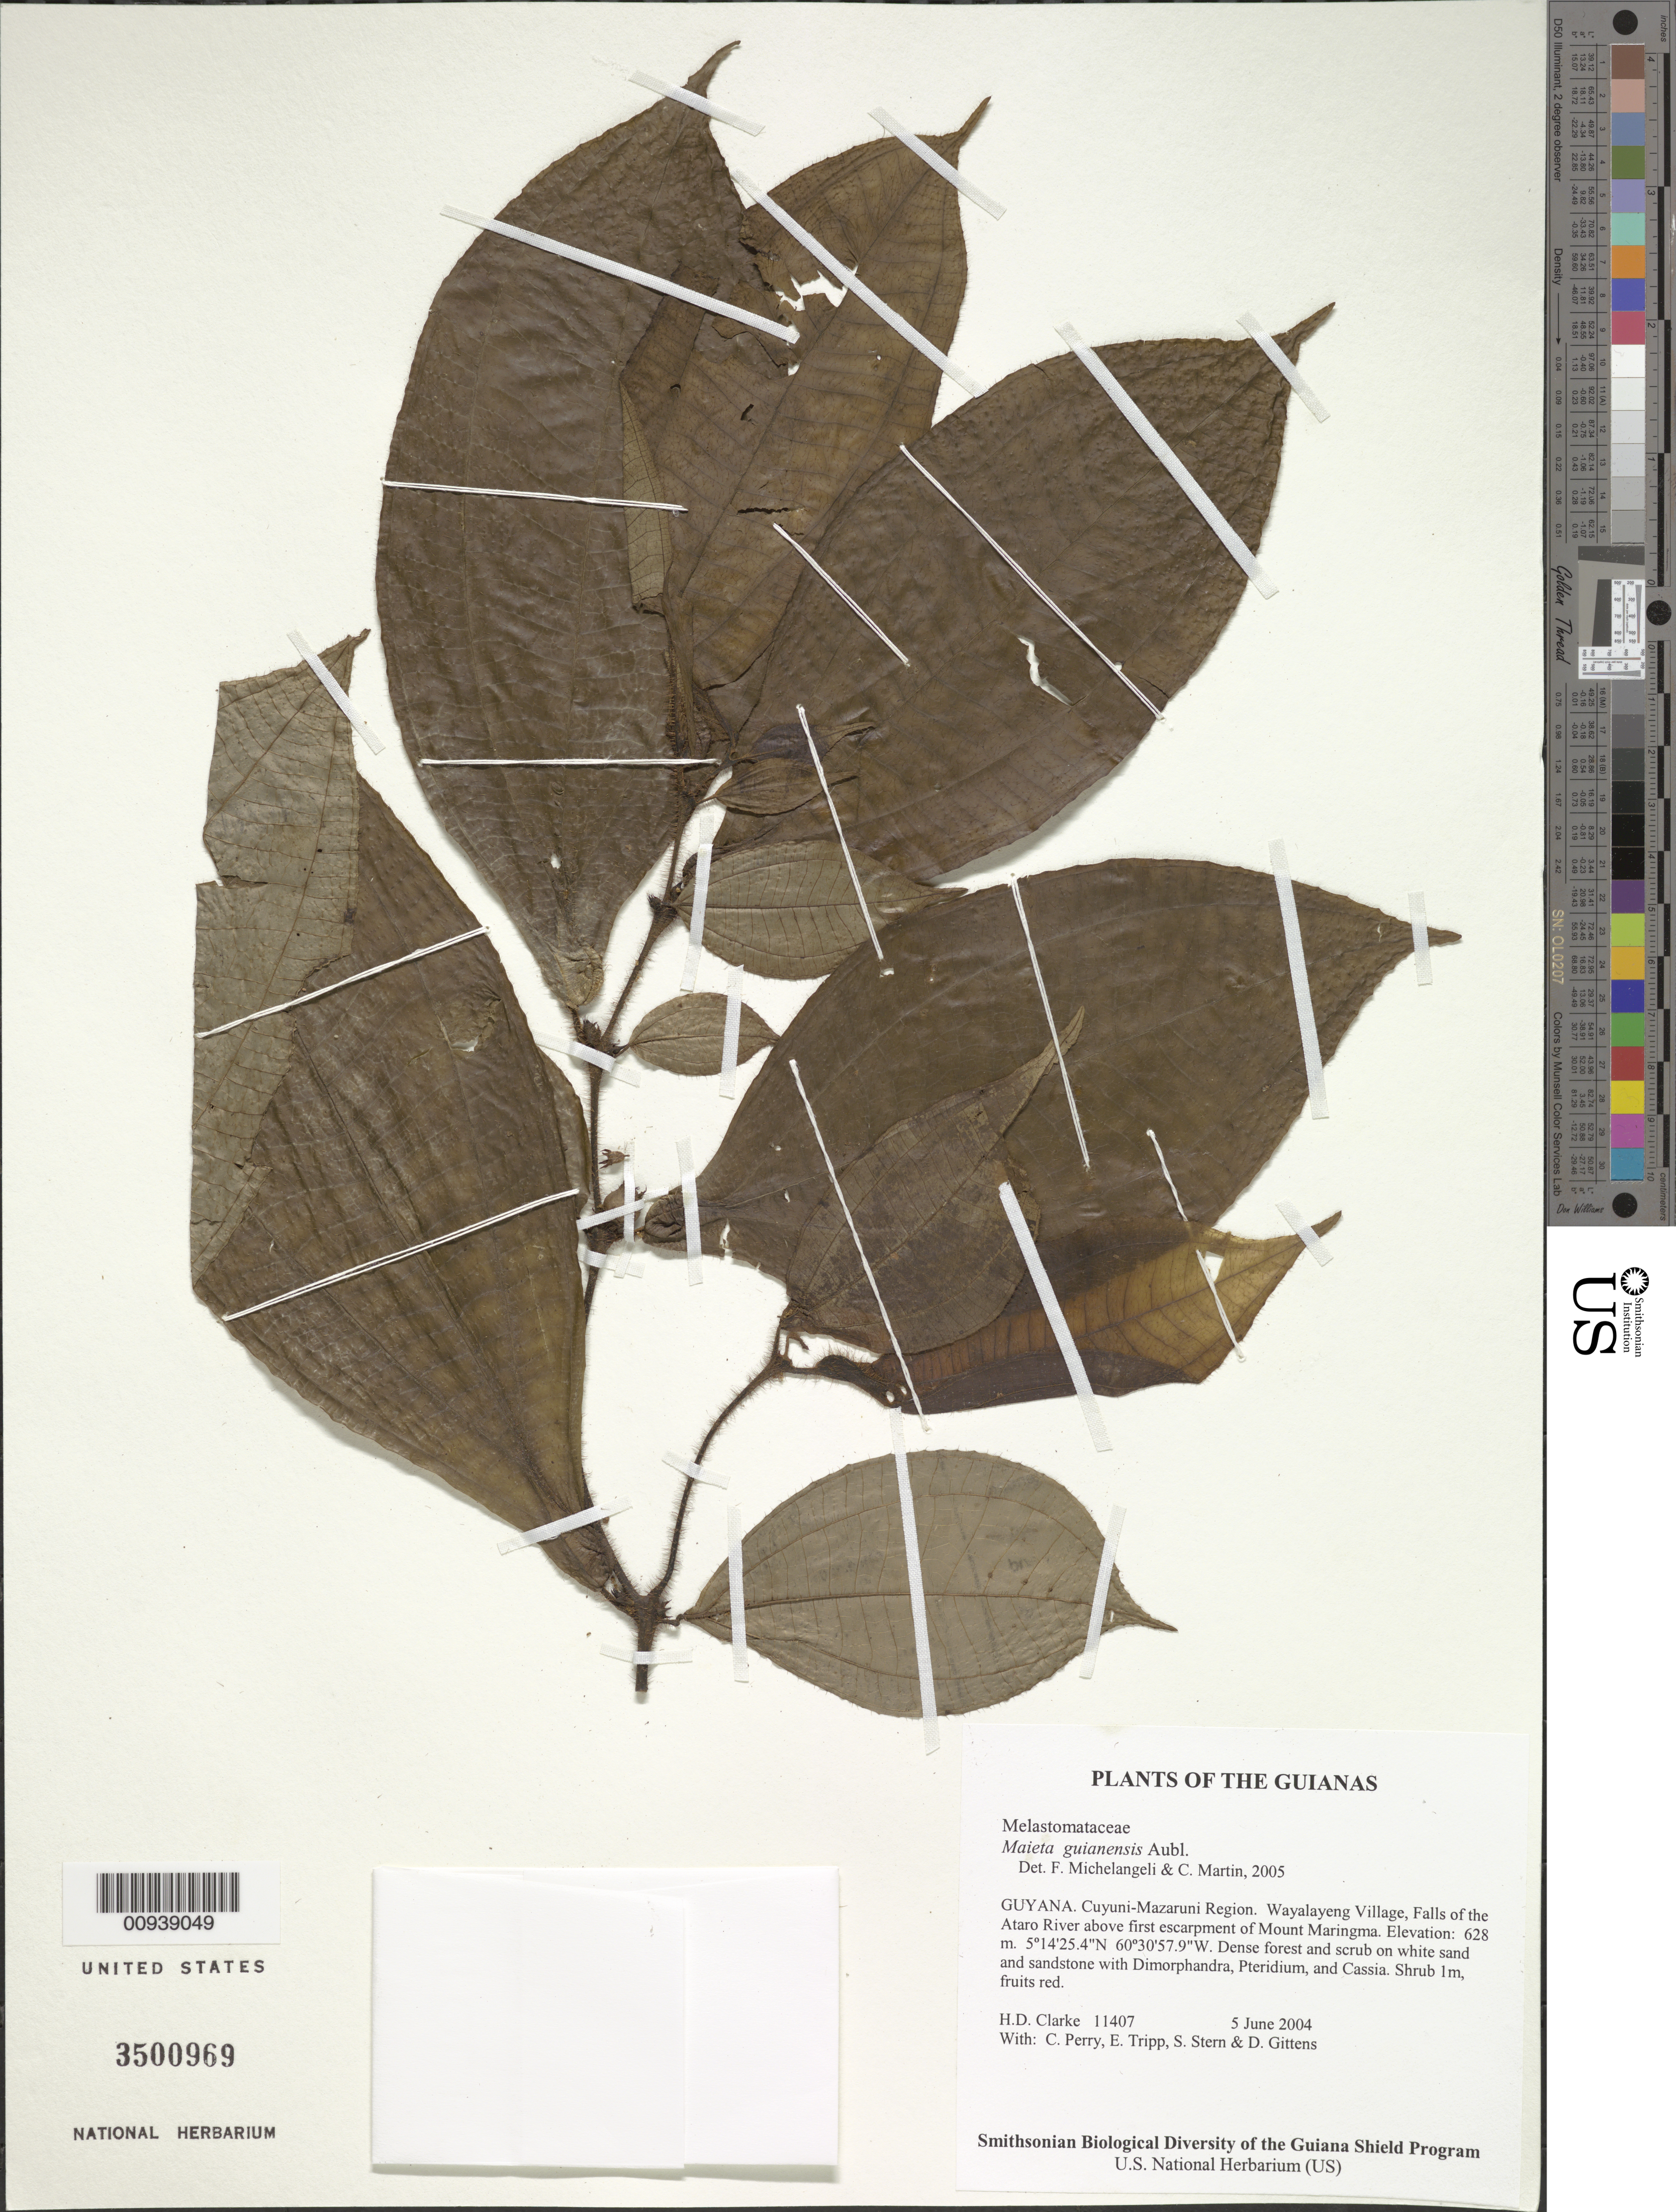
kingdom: Plantae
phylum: Tracheophyta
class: Magnoliopsida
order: Myrtales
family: Melastomataceae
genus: Maieta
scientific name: Maieta guianensis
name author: Aubl.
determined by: Michelangeli, F. A.; Martin, C.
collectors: H. D. Clarke, C. Perry, E. Tripp, S. R. Stern & D. Gittens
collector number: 11407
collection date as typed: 5 June 2004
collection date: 2004-06-05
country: Guyana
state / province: Cuyuni-Mazaruni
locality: Wayalayeng Village, Falls of the Ataro River above first escarpment of Mount Maringma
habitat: Dense forest and scrub on white sand and sandstone with Dimorphandra, Pteridium, and Cassia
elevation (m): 628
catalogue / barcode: US 3500969